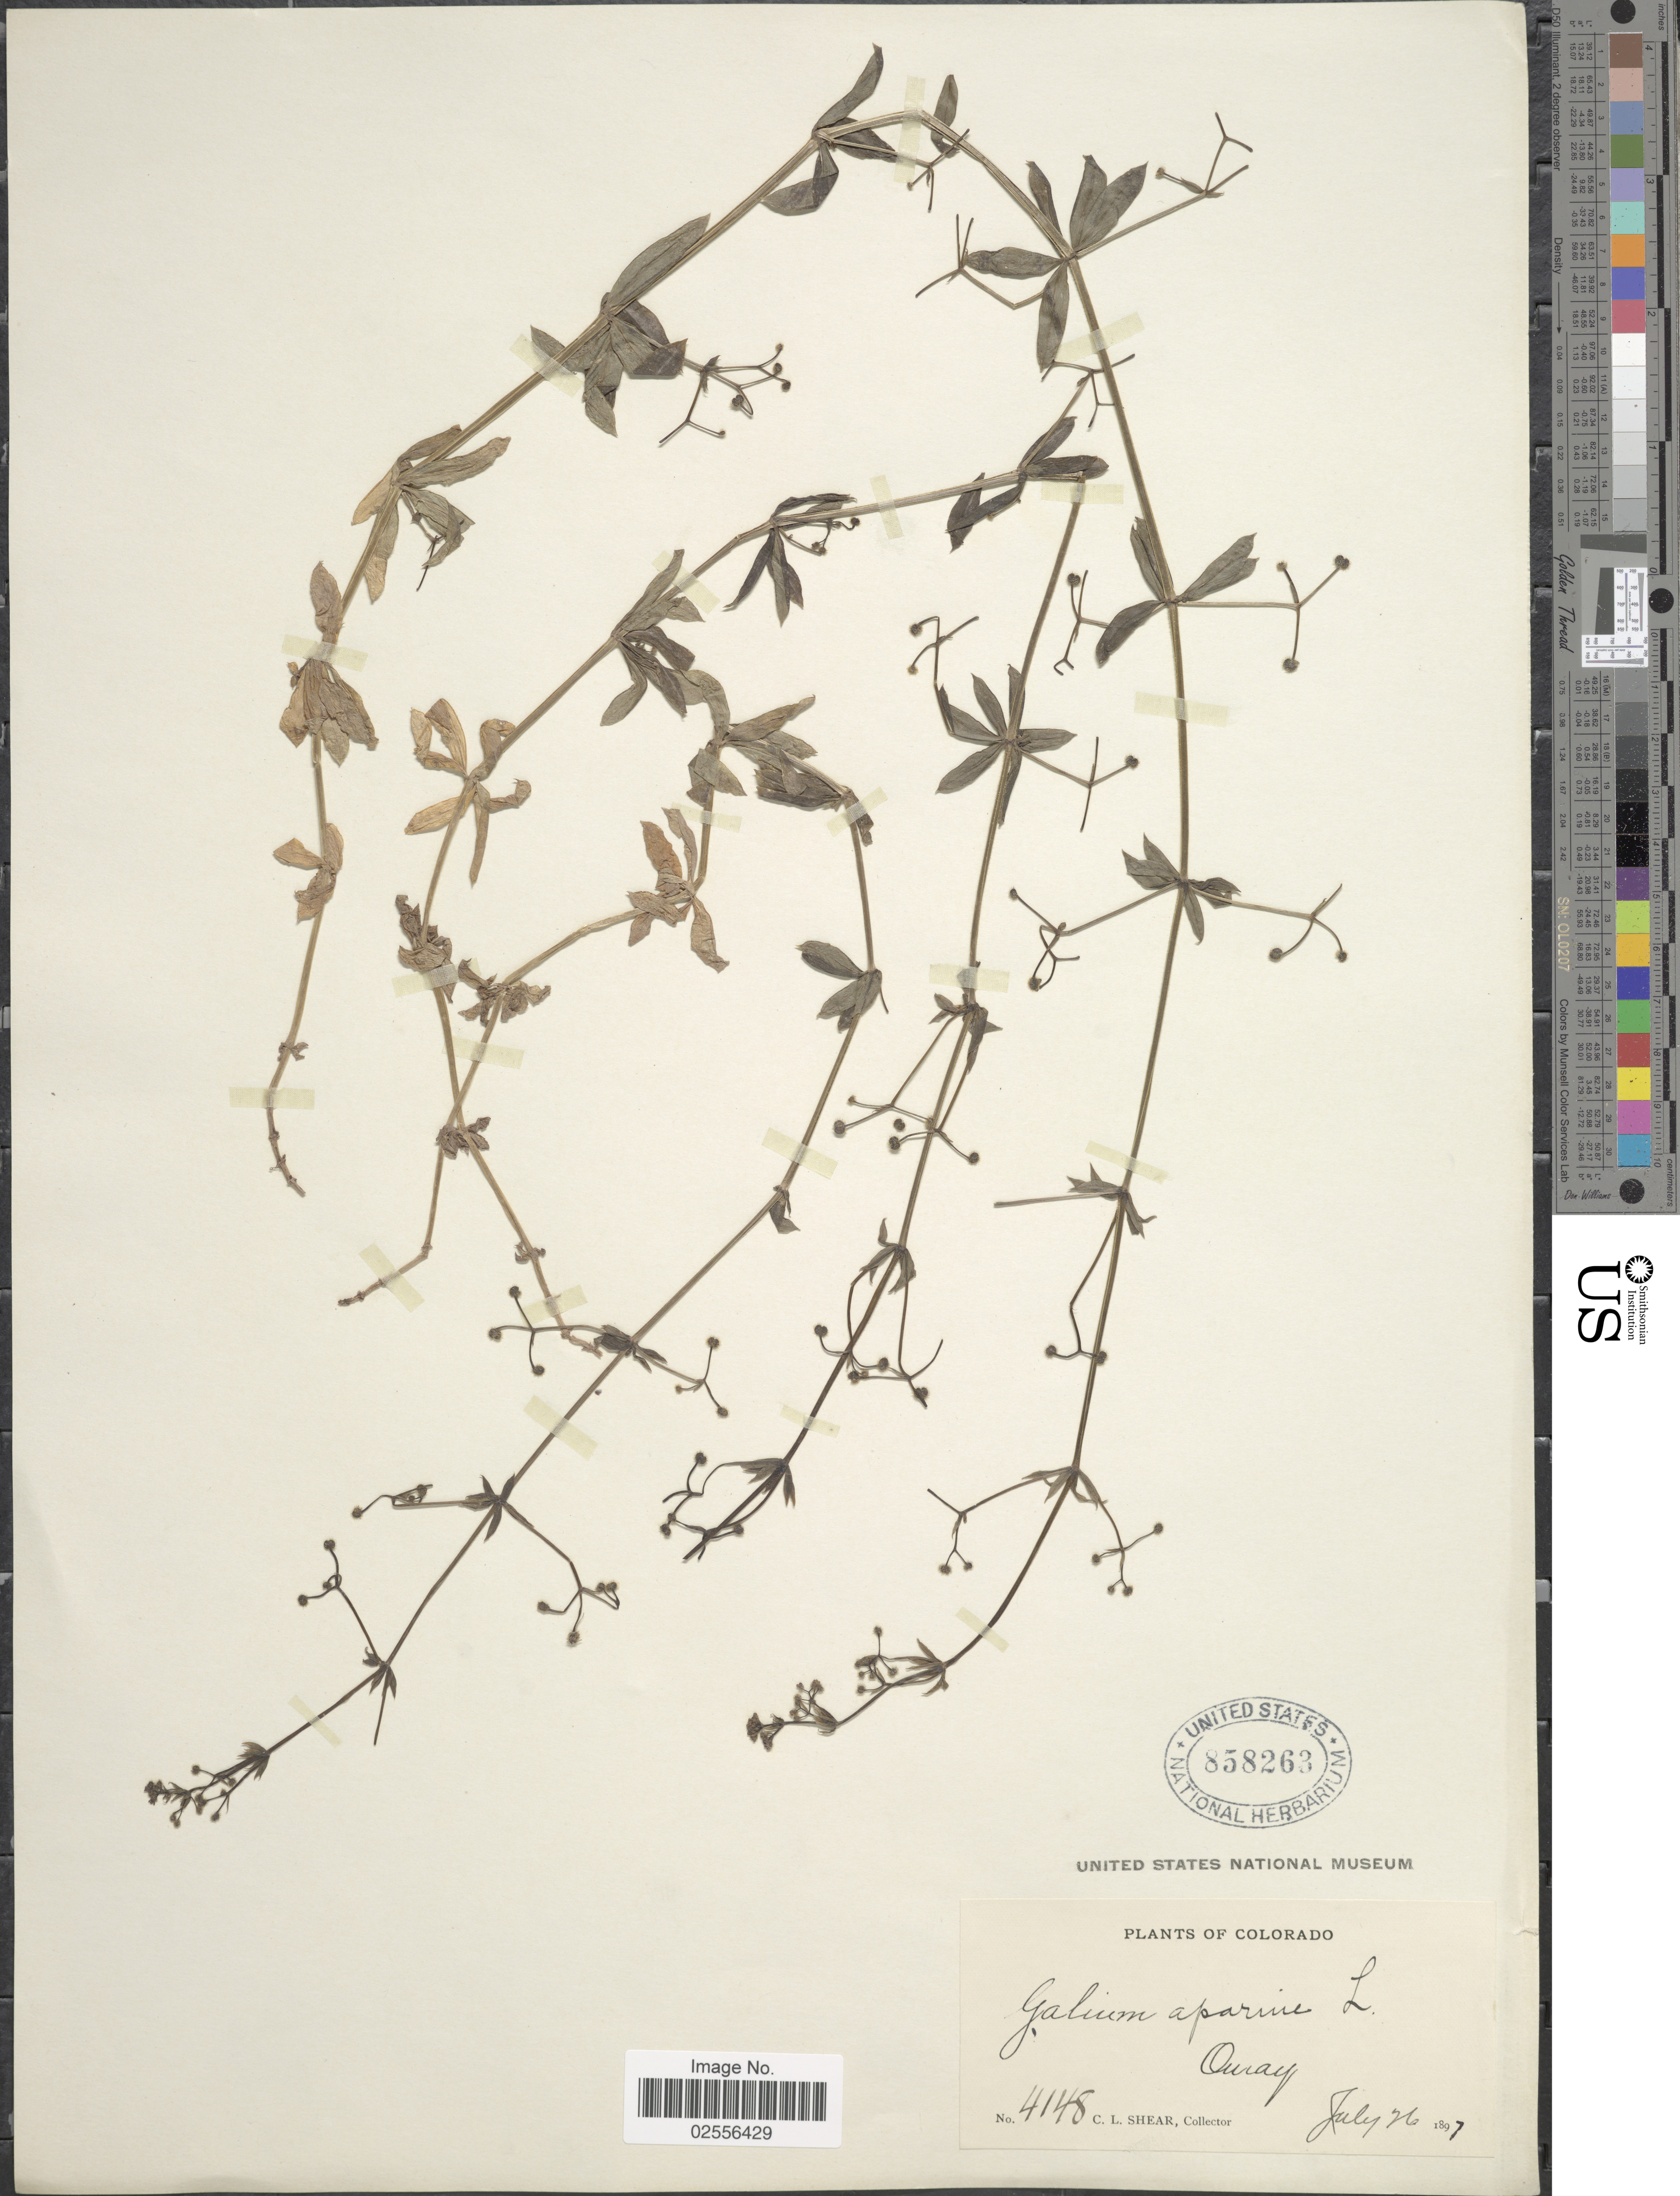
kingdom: Plantae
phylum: Tracheophyta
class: Magnoliopsida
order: Gentianales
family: Rubiaceae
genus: Galium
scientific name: Galium aparine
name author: L.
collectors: C. L. Shear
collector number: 4148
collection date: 1897-07-26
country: United States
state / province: Colorado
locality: Ouray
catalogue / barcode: US 858263